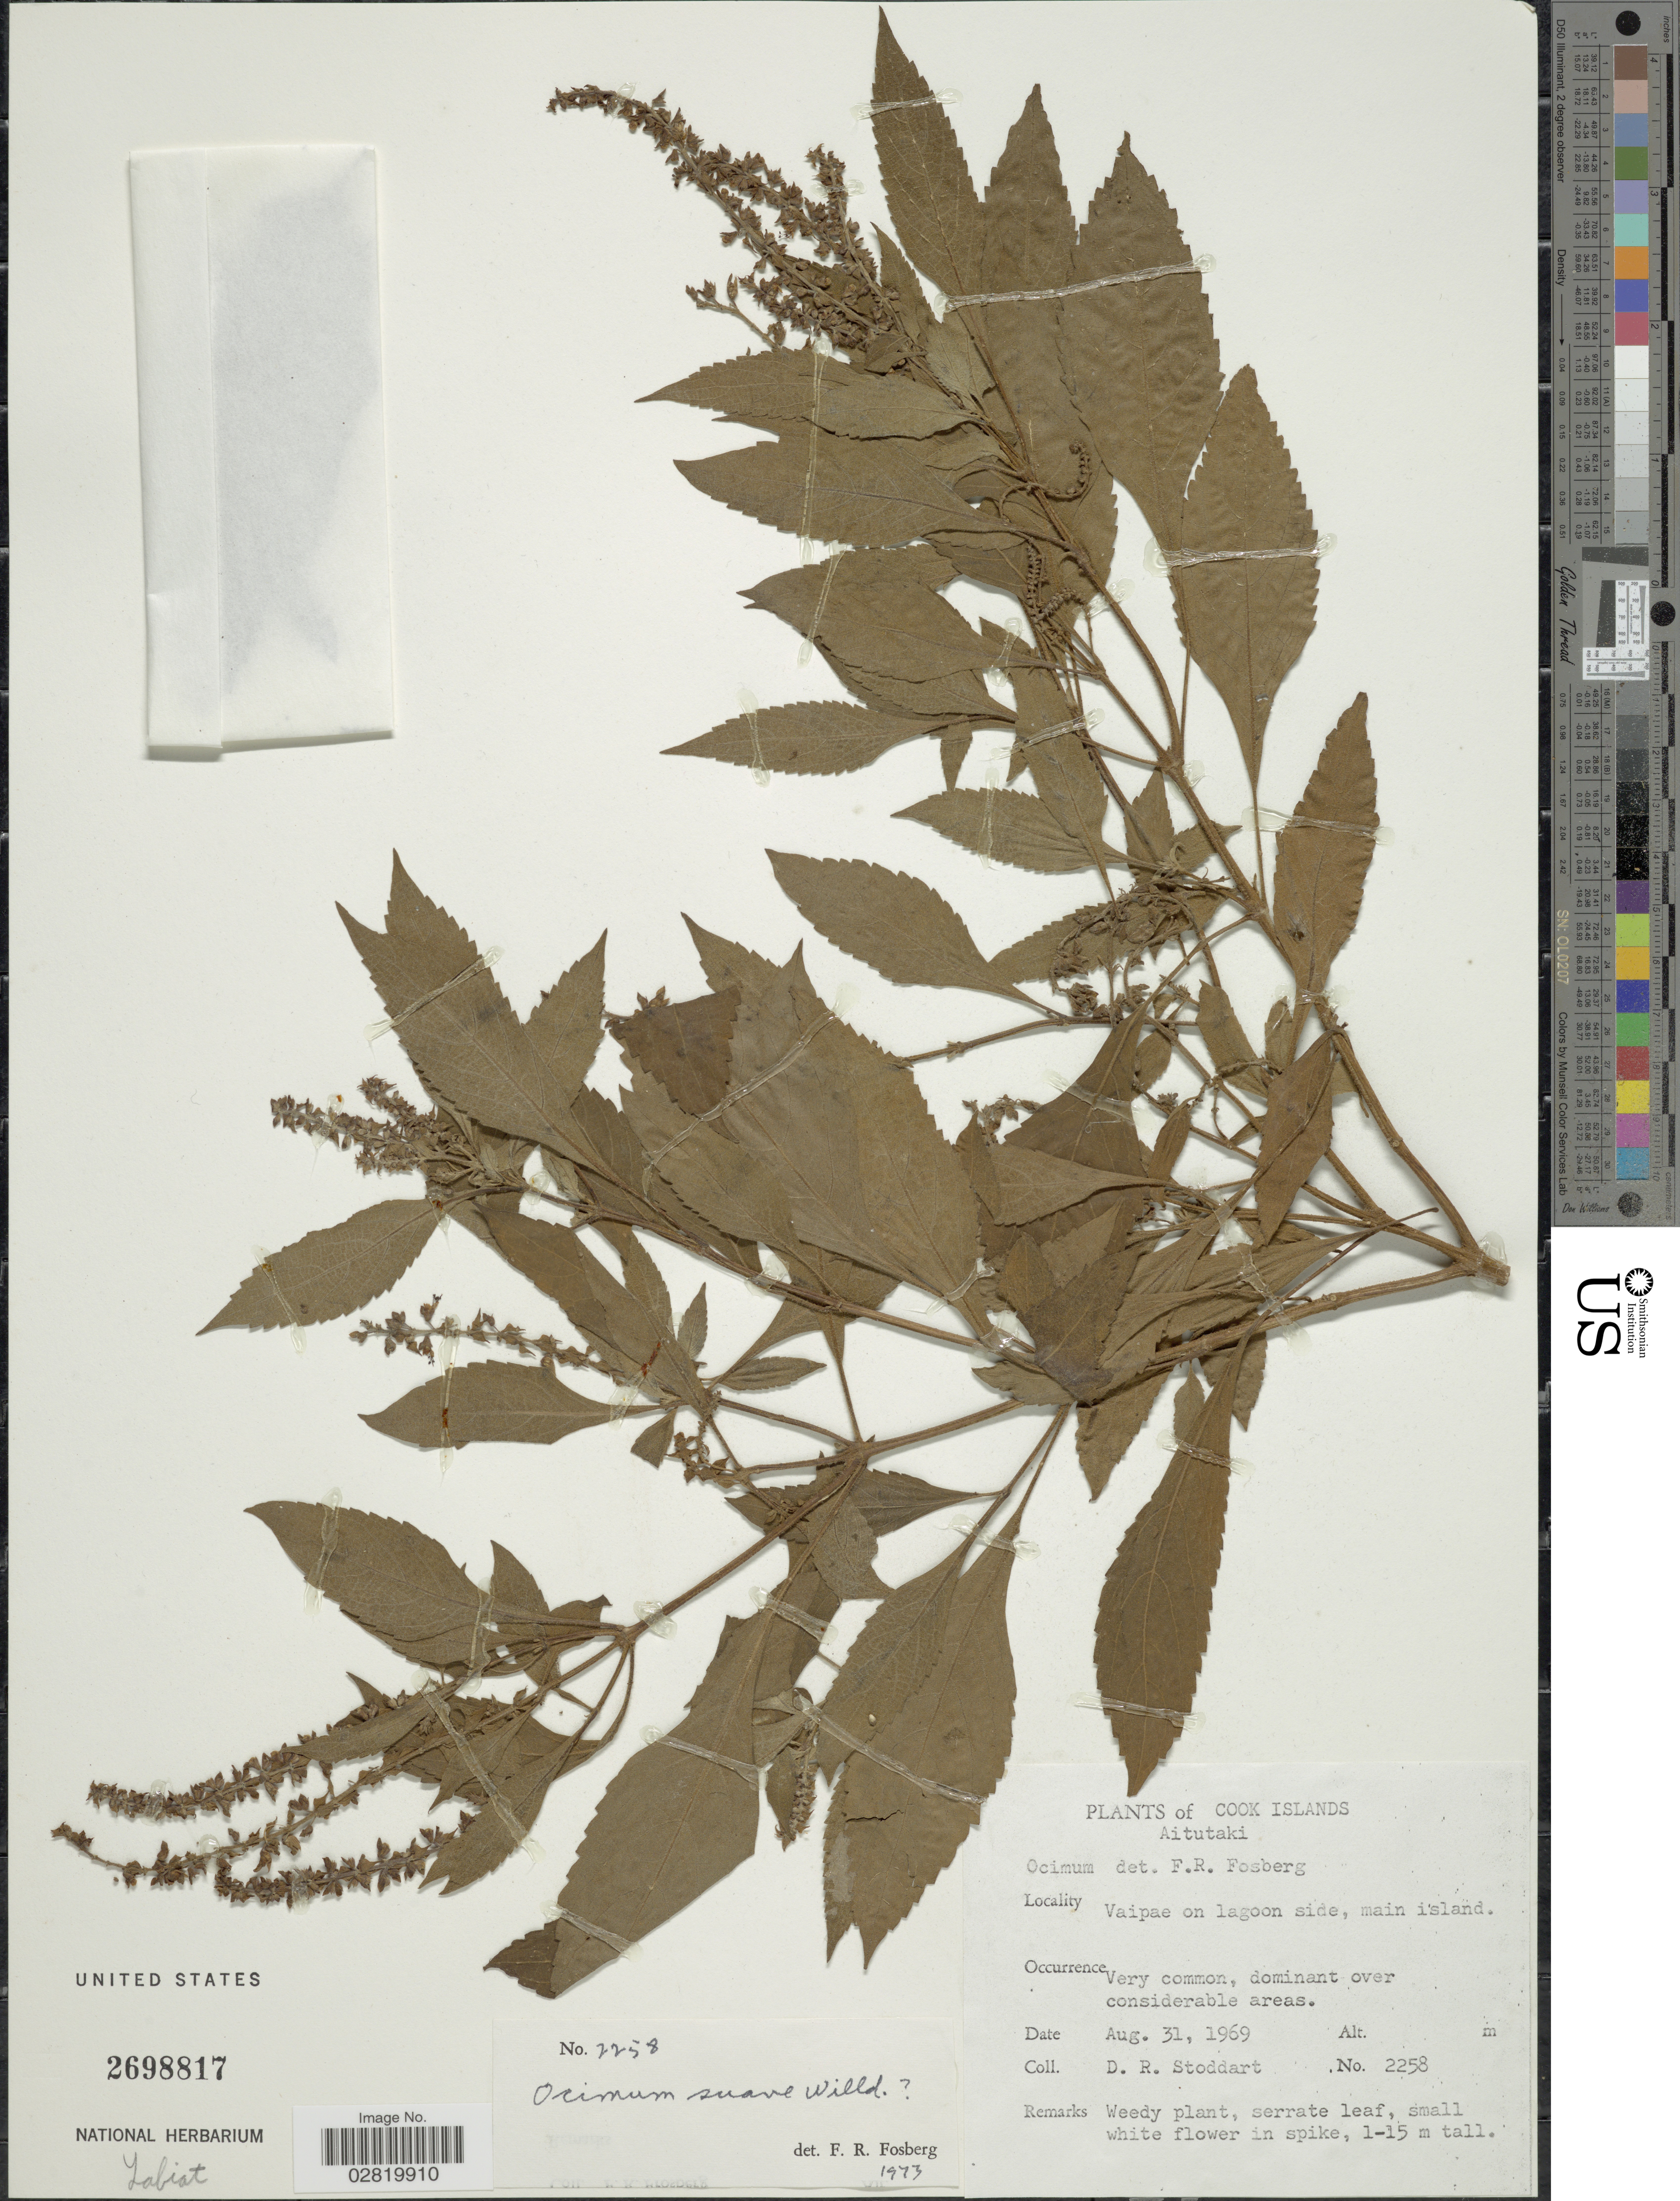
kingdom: Plantae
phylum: Tracheophyta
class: Magnoliopsida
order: Lamiales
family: Lamiaceae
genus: Ocimum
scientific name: Ocimum suave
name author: Willd.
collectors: D. R. Stoddart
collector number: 2258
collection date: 1969-08-31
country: Cook Islands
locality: Cook Islands, Aitutaki, Vaipae on lagoon side, main island.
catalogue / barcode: US 2698817